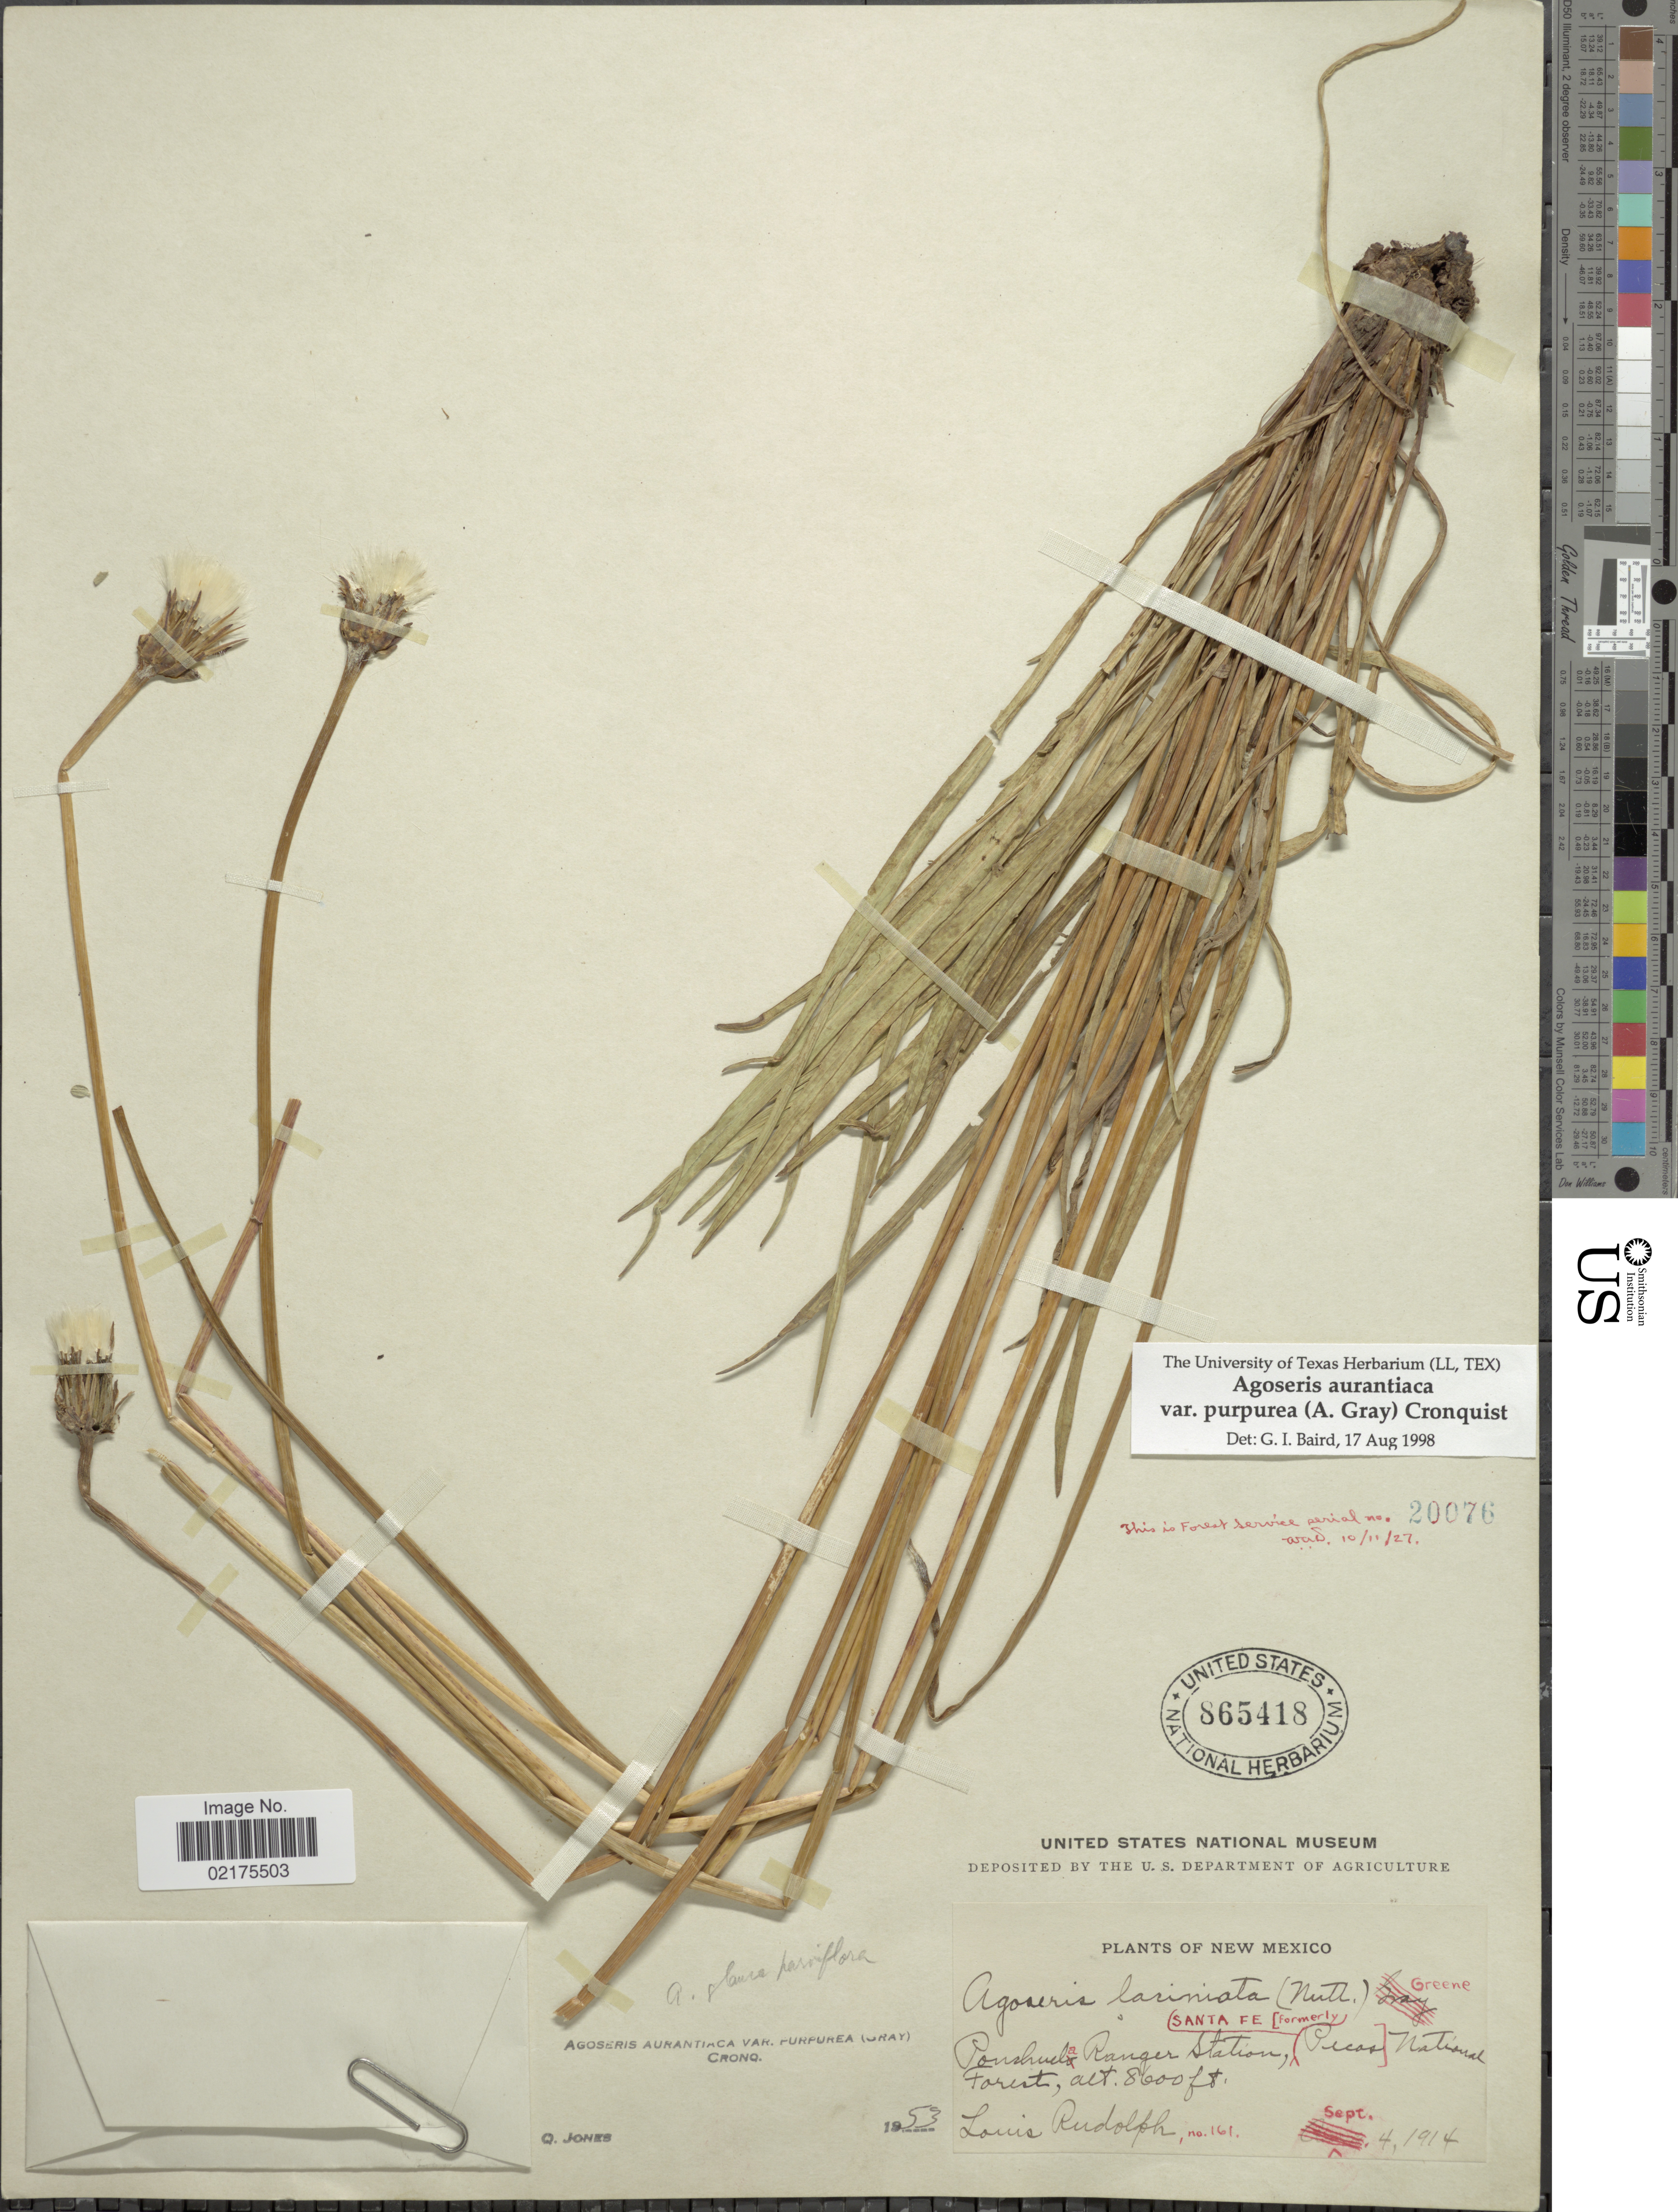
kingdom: Plantae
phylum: Tracheophyta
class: Magnoliopsida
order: Asterales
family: Asteraceae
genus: Agoseris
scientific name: Agoseris aurantiaca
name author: (Hook.) Greene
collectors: L. Rudolph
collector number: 161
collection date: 1914-09-04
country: United States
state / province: New Mexico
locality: Panchuela Ranger Station, (Santa Fe [formerly Pecos]) National Forest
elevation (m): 2621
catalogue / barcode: US 865418